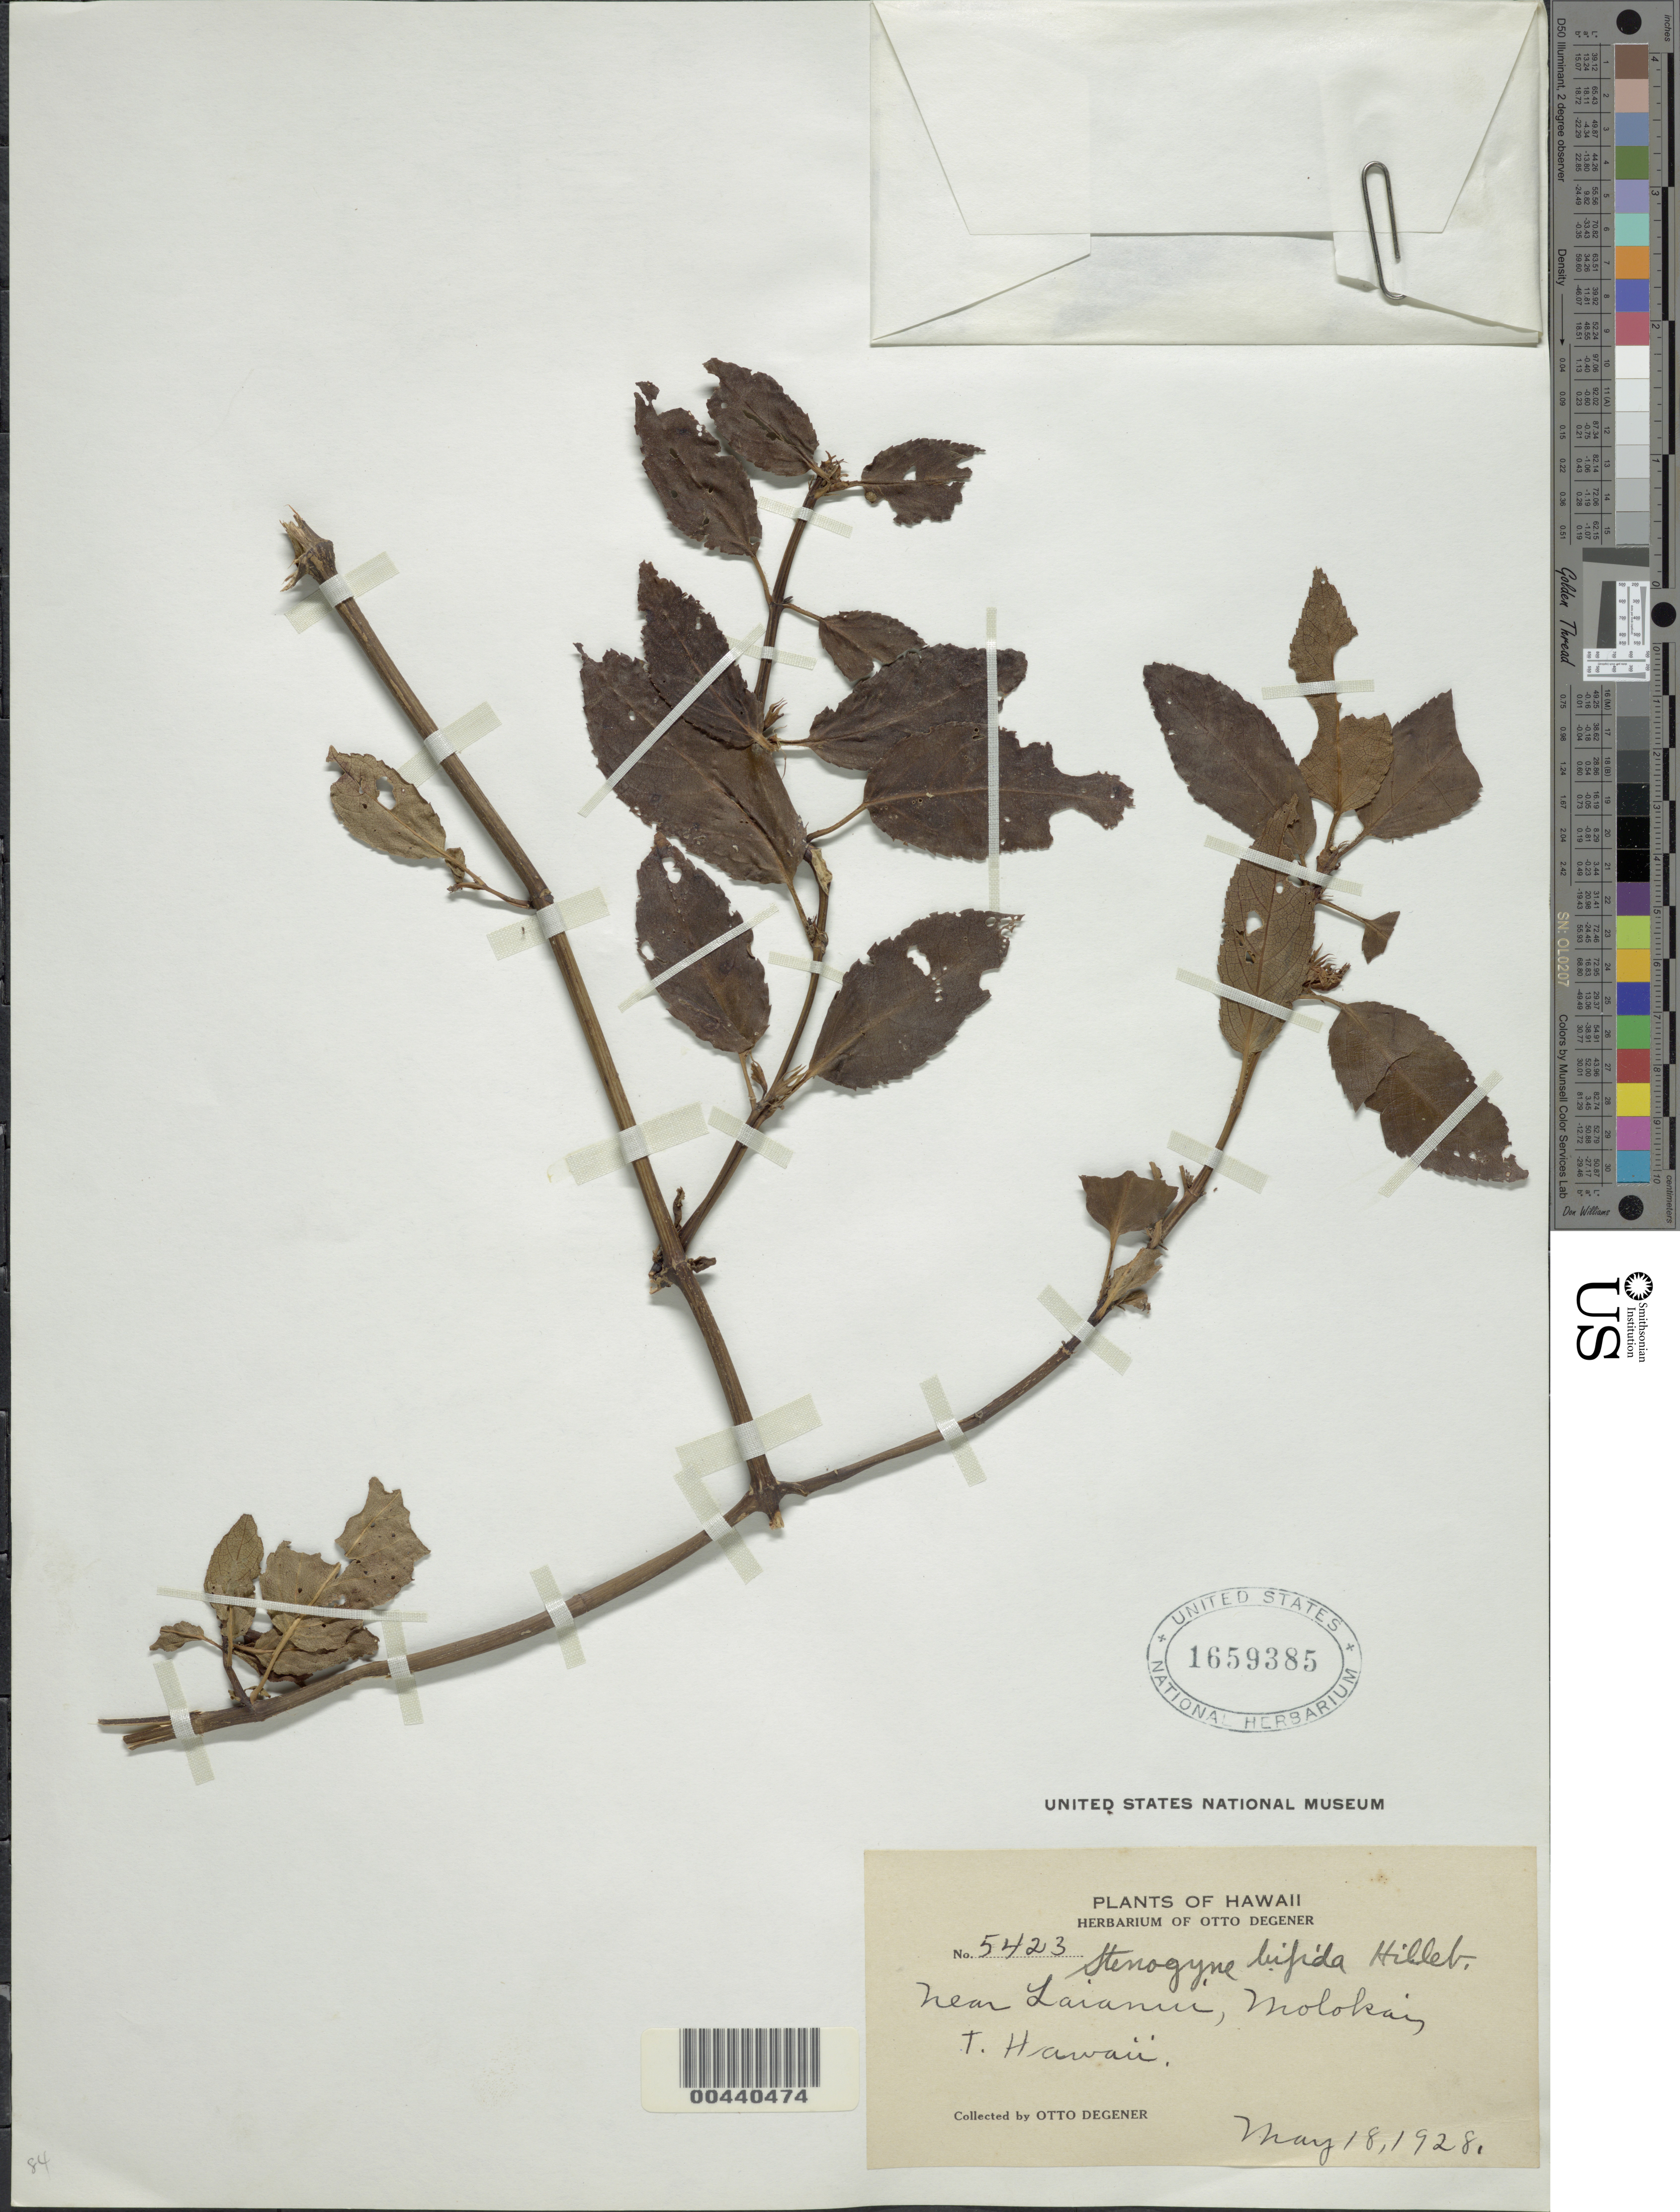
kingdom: Plantae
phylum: Tracheophyta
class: Magnoliopsida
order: Lamiales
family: Lamiaceae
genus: Stenogyne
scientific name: Stenogyne bifida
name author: Hillebr.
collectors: O. Degener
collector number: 5423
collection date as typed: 18 May 1928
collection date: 1928-05-18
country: United States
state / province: Hawaii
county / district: Maui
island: Moloka'i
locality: Near Laianui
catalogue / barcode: US 1659385